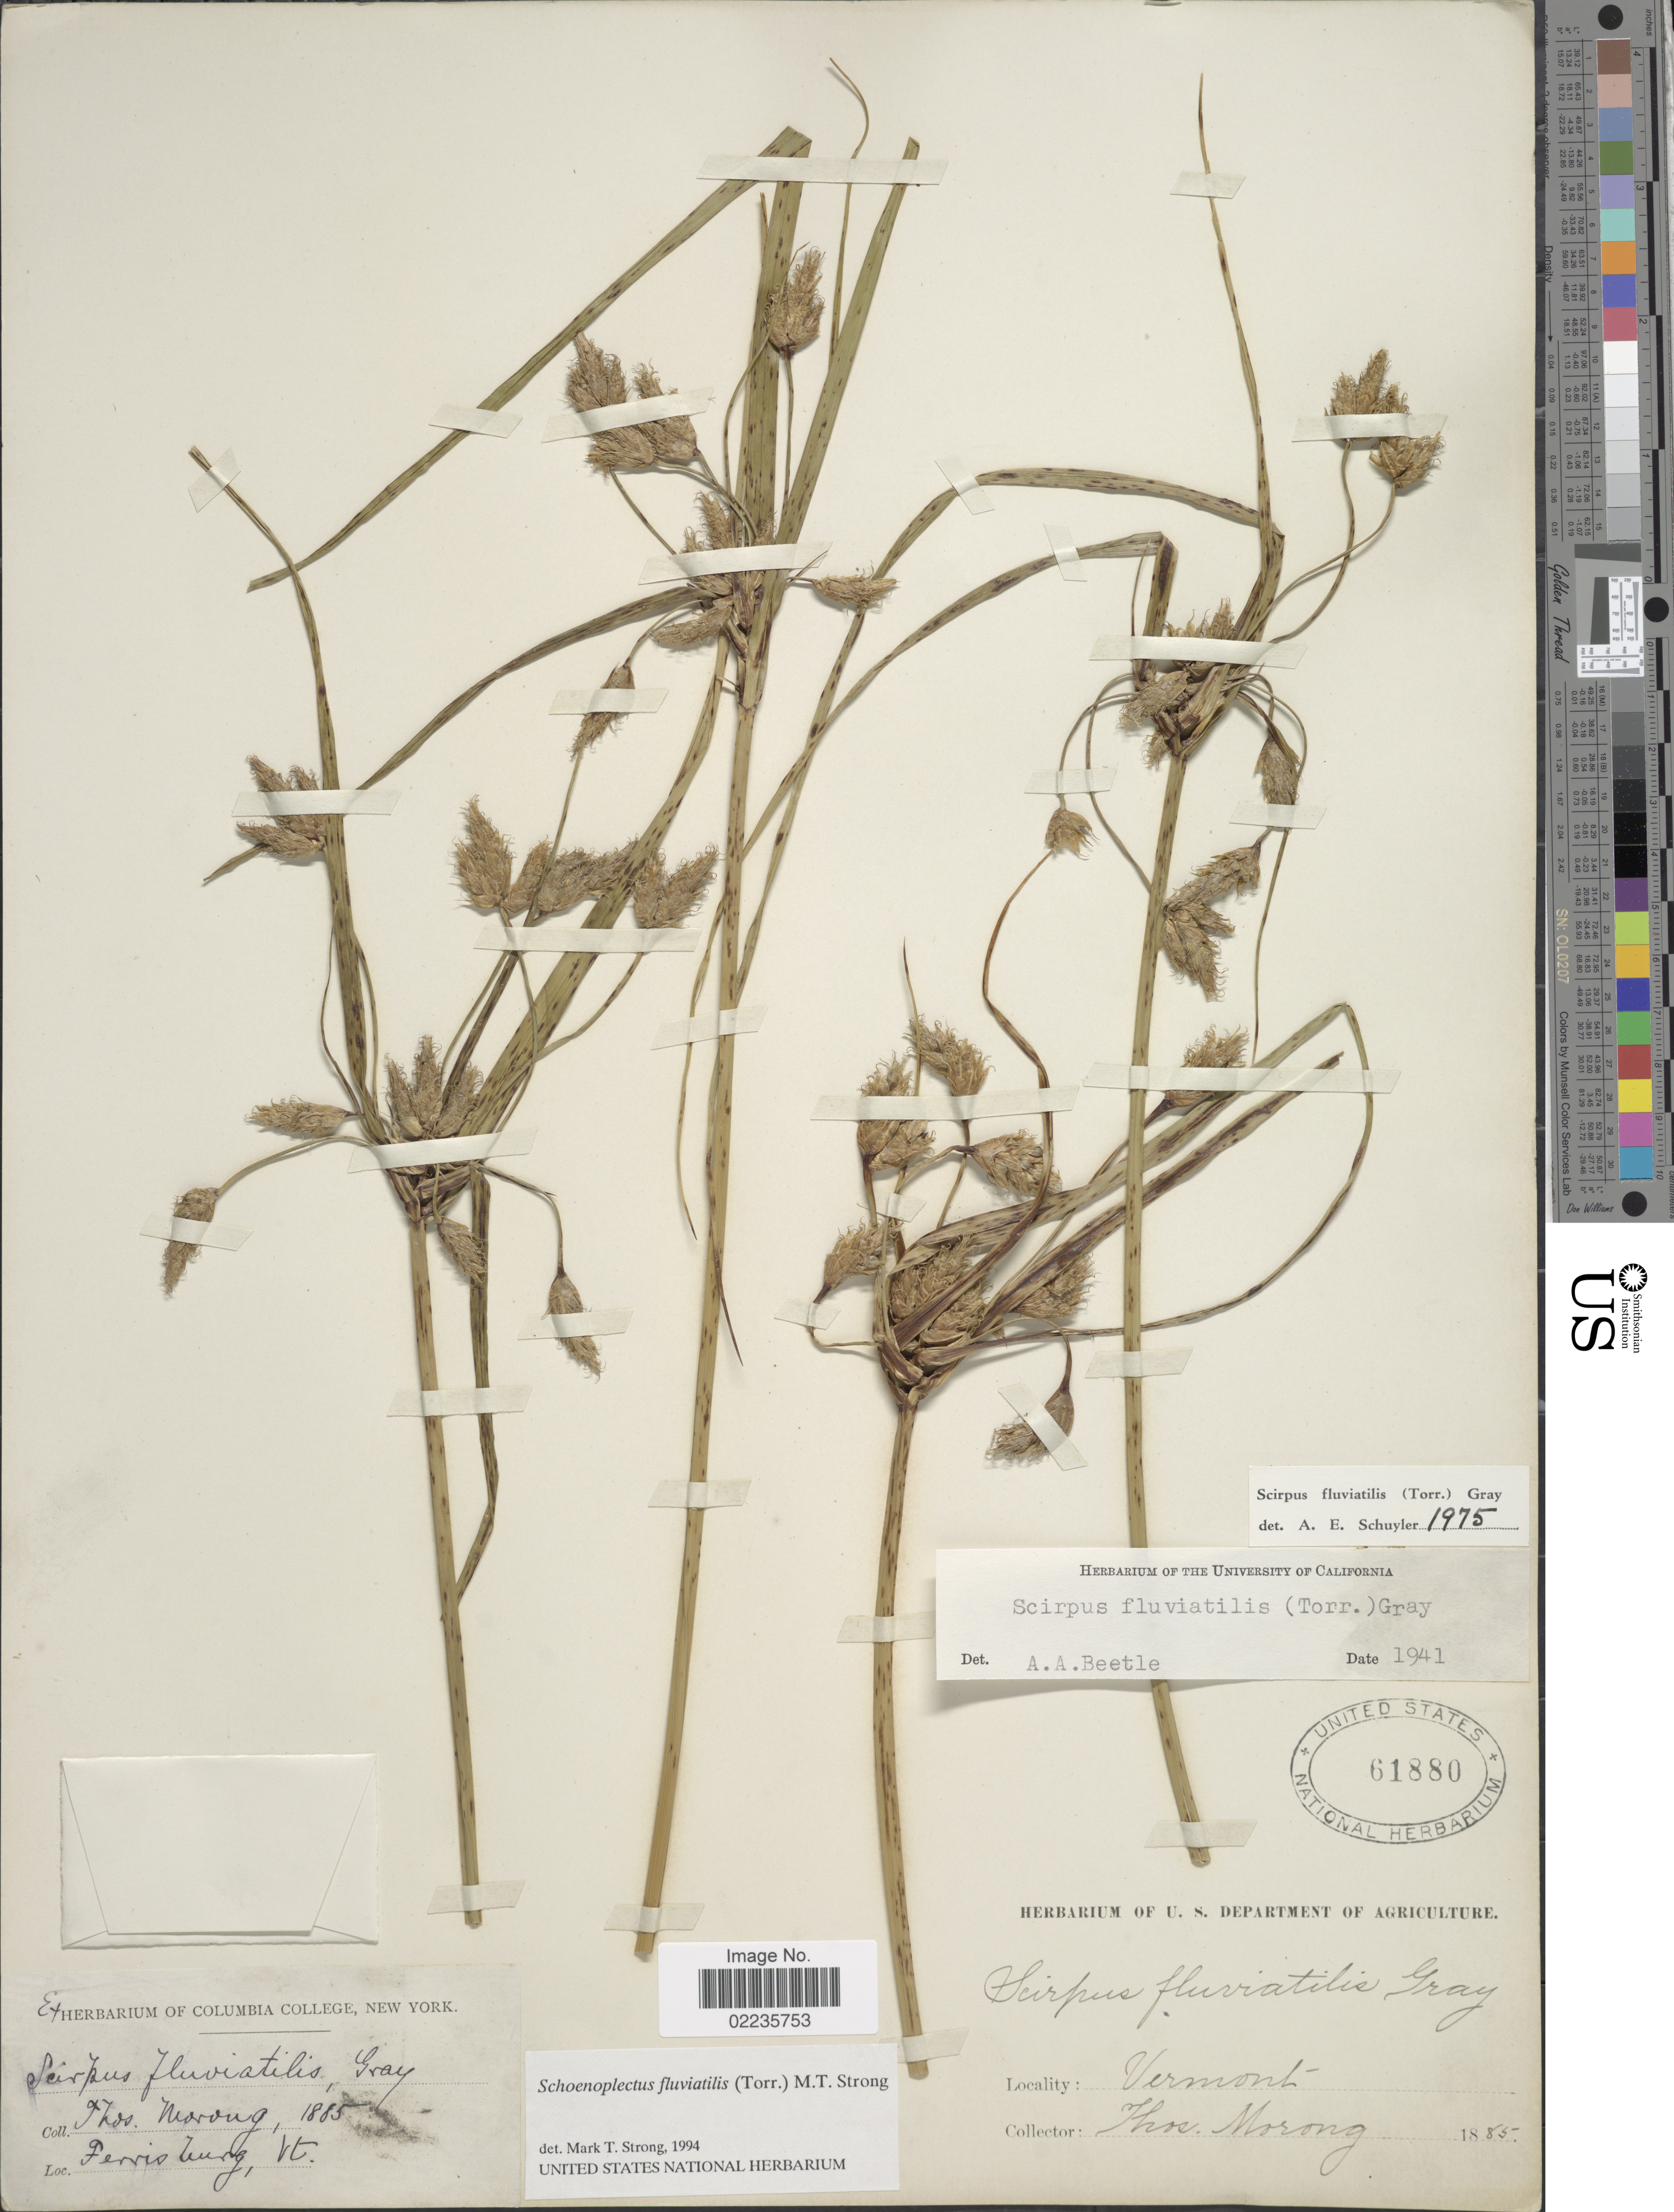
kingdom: Plantae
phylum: Tracheophyta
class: Liliopsida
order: Poales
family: Cyperaceae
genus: Bolboschoenus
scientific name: Bolboschoenus fluviatilis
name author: (Torr.) Soják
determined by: Strong, M. T., (US), Smithsonian Institution - National Museum of Natural History (UNITED STATES)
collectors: ex herb. T. Morong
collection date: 1885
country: United States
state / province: Vermont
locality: Ferrisburg, Vt.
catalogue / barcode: US 61880